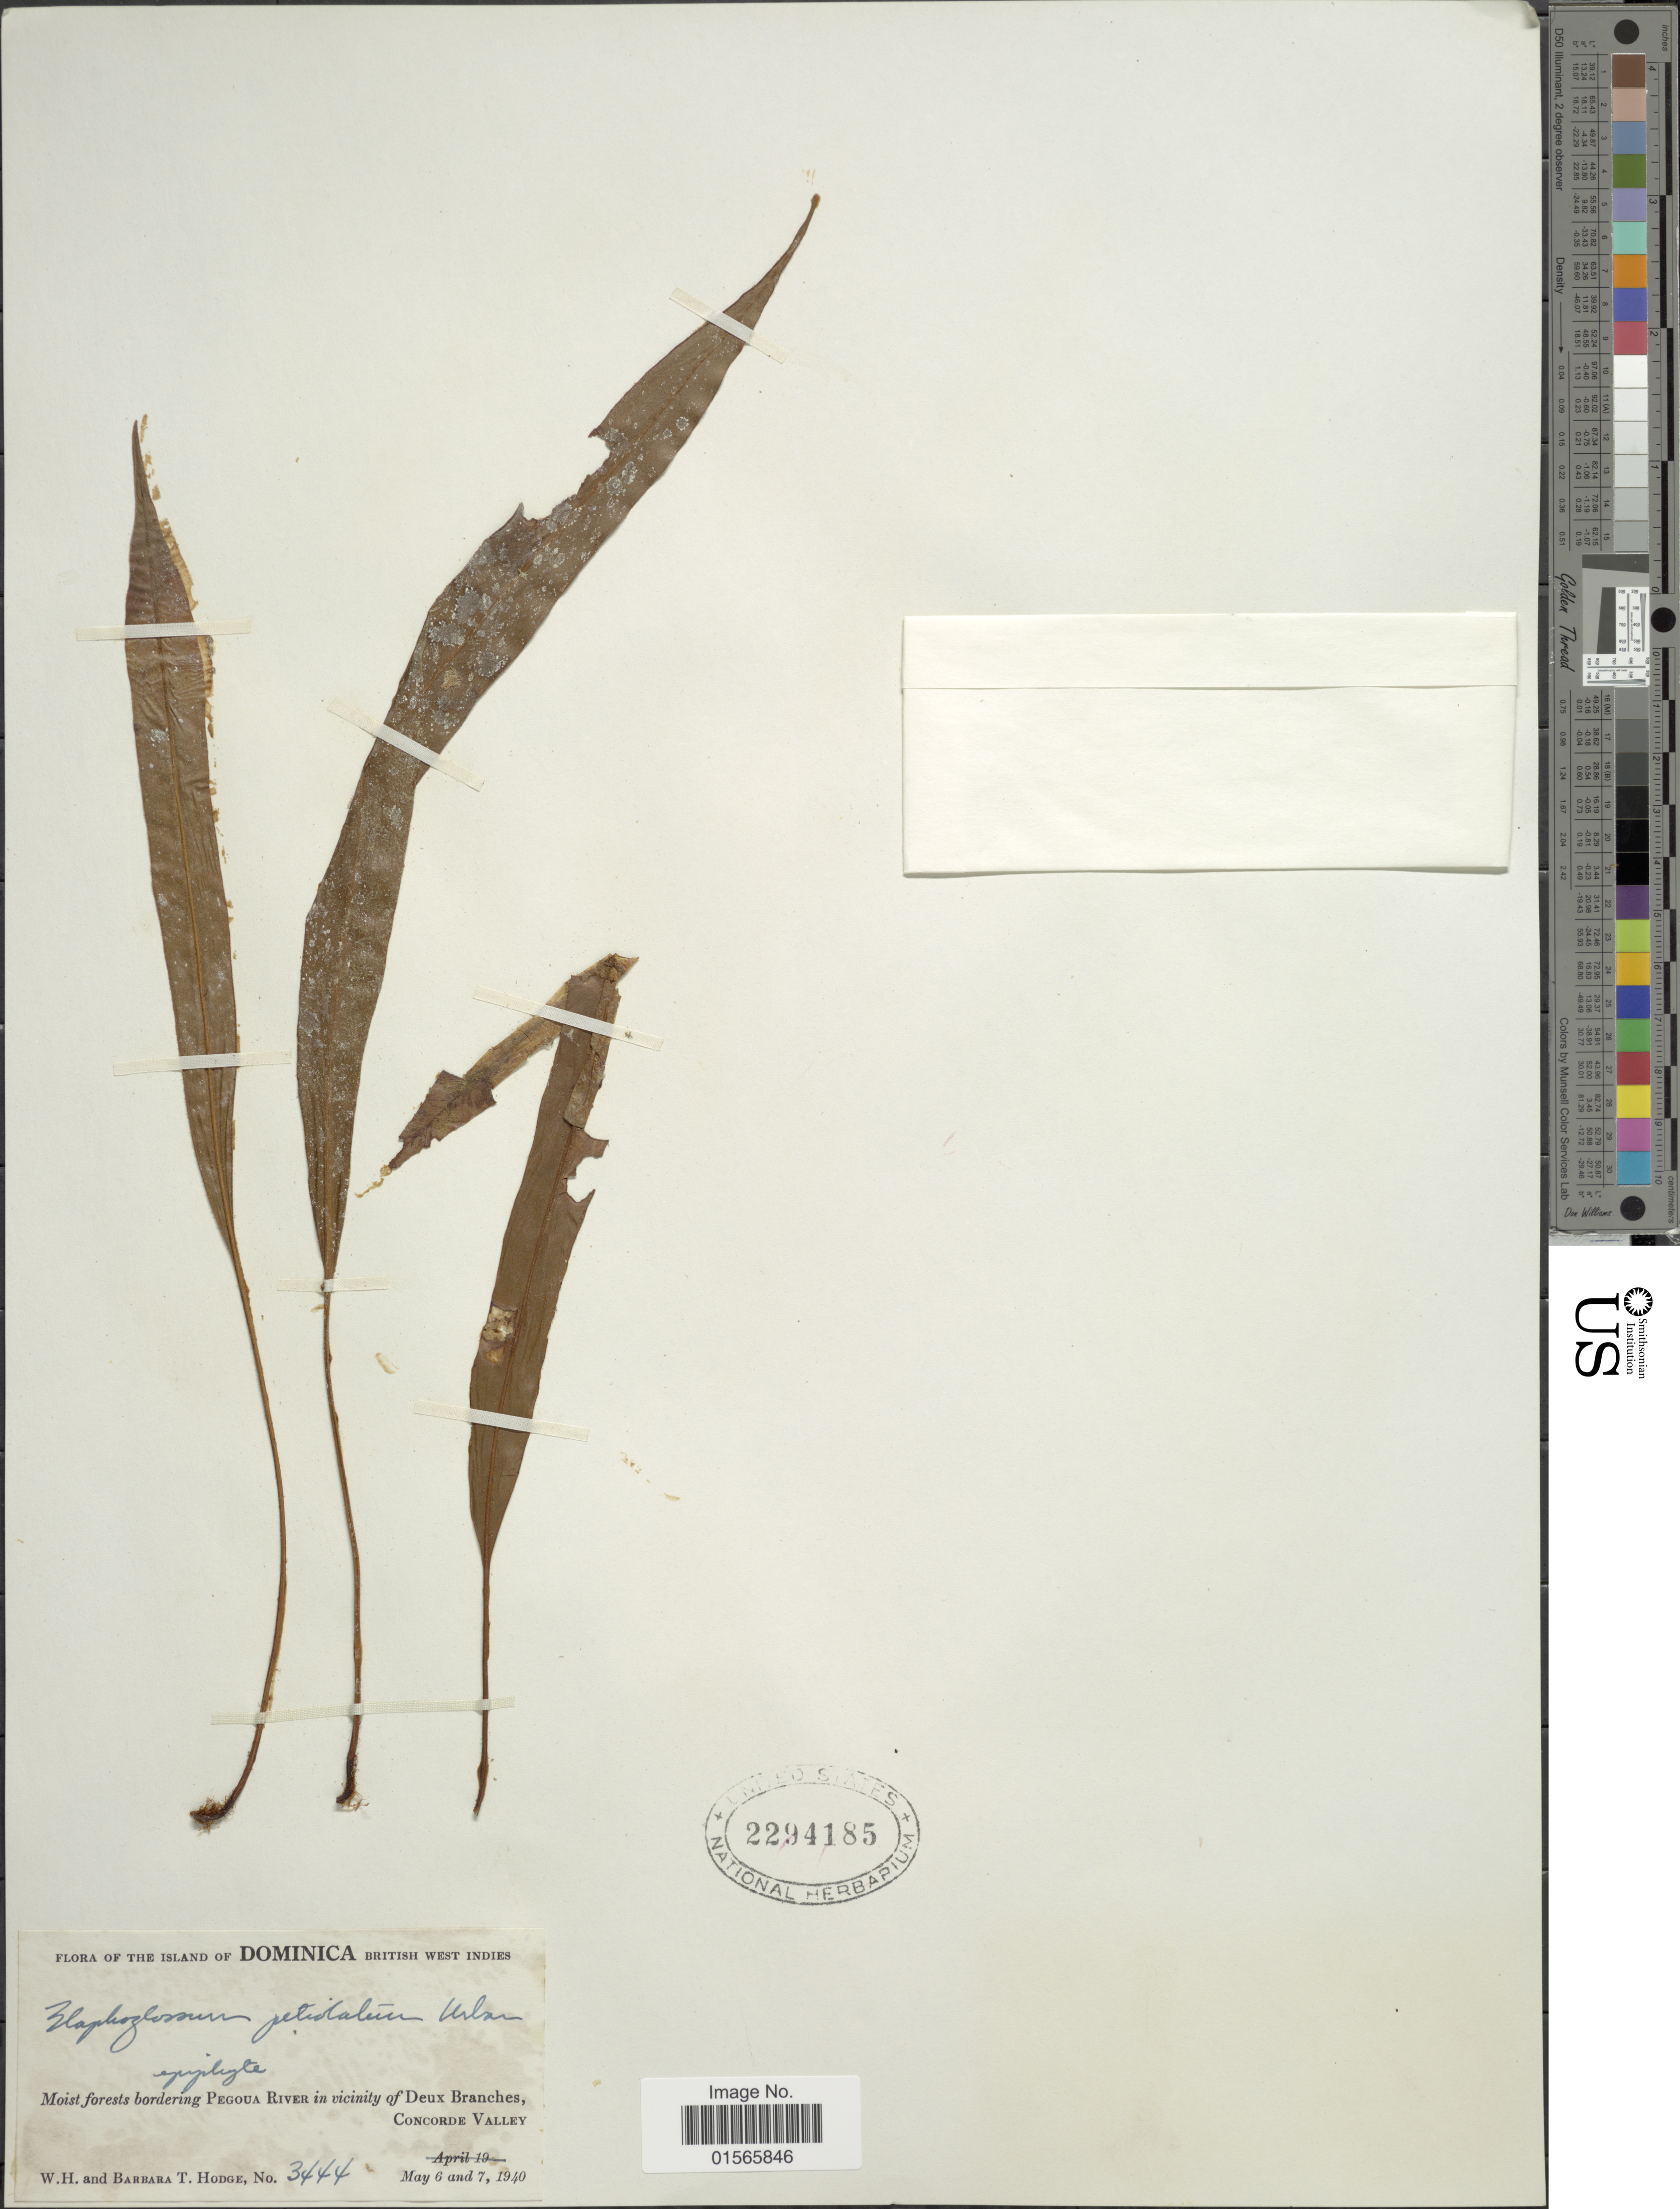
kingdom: Plantae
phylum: Tracheophyta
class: Polypodiopsida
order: Polypodiales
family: Dryopteridaceae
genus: Elaphoglossum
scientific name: Elaphoglossum petiolatum var. dussii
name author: (Underw. ex Maxon) Proctor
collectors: W. Hodge & B. Hodge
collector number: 3444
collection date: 1940-05-06/1940-05-07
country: Dominica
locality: The Island of Dominica, British West Indies, Moist forest bordering Pegoua River in vicinity of Deux Branches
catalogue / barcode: US 2294185